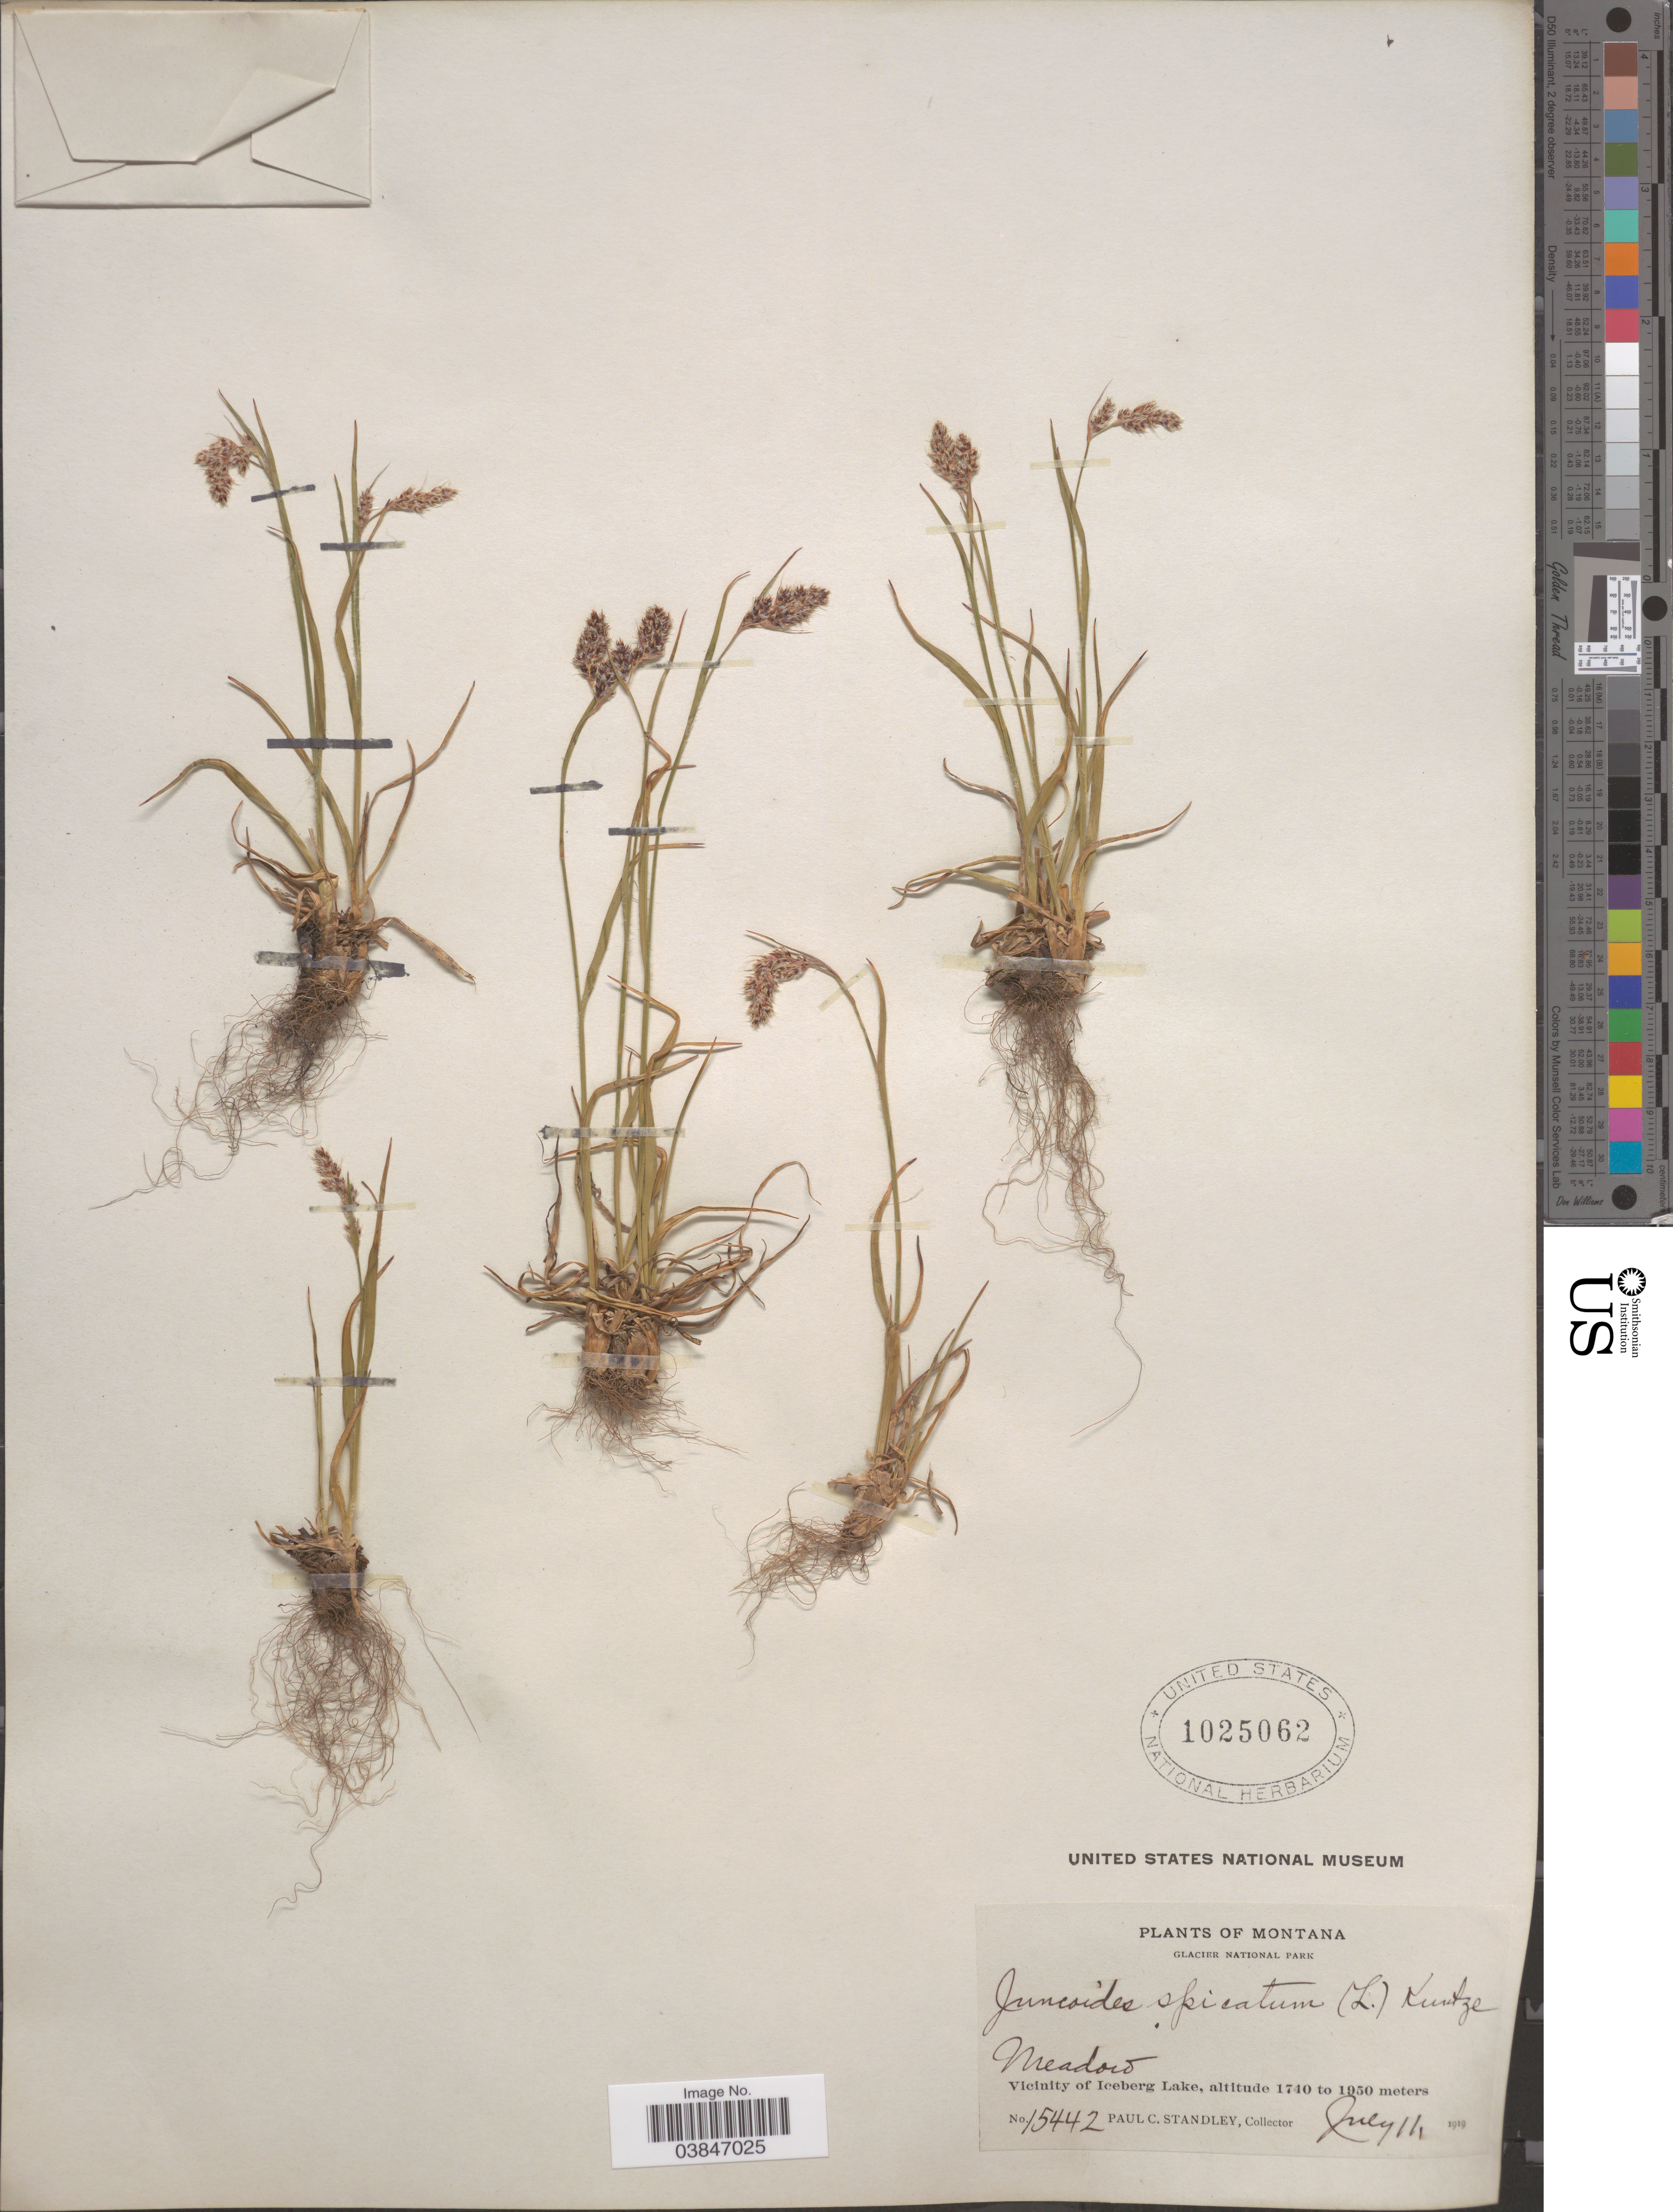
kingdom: Plantae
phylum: Tracheophyta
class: Liliopsida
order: Poales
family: Juncaceae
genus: Luzula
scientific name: Luzula spicata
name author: (L.) DC.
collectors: P. C. Standley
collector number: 15442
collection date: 1919-07-11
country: United States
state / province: Montana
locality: Glacier National Park. Vicinity of Iceberg Lake.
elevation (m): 1740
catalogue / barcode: US 1025062